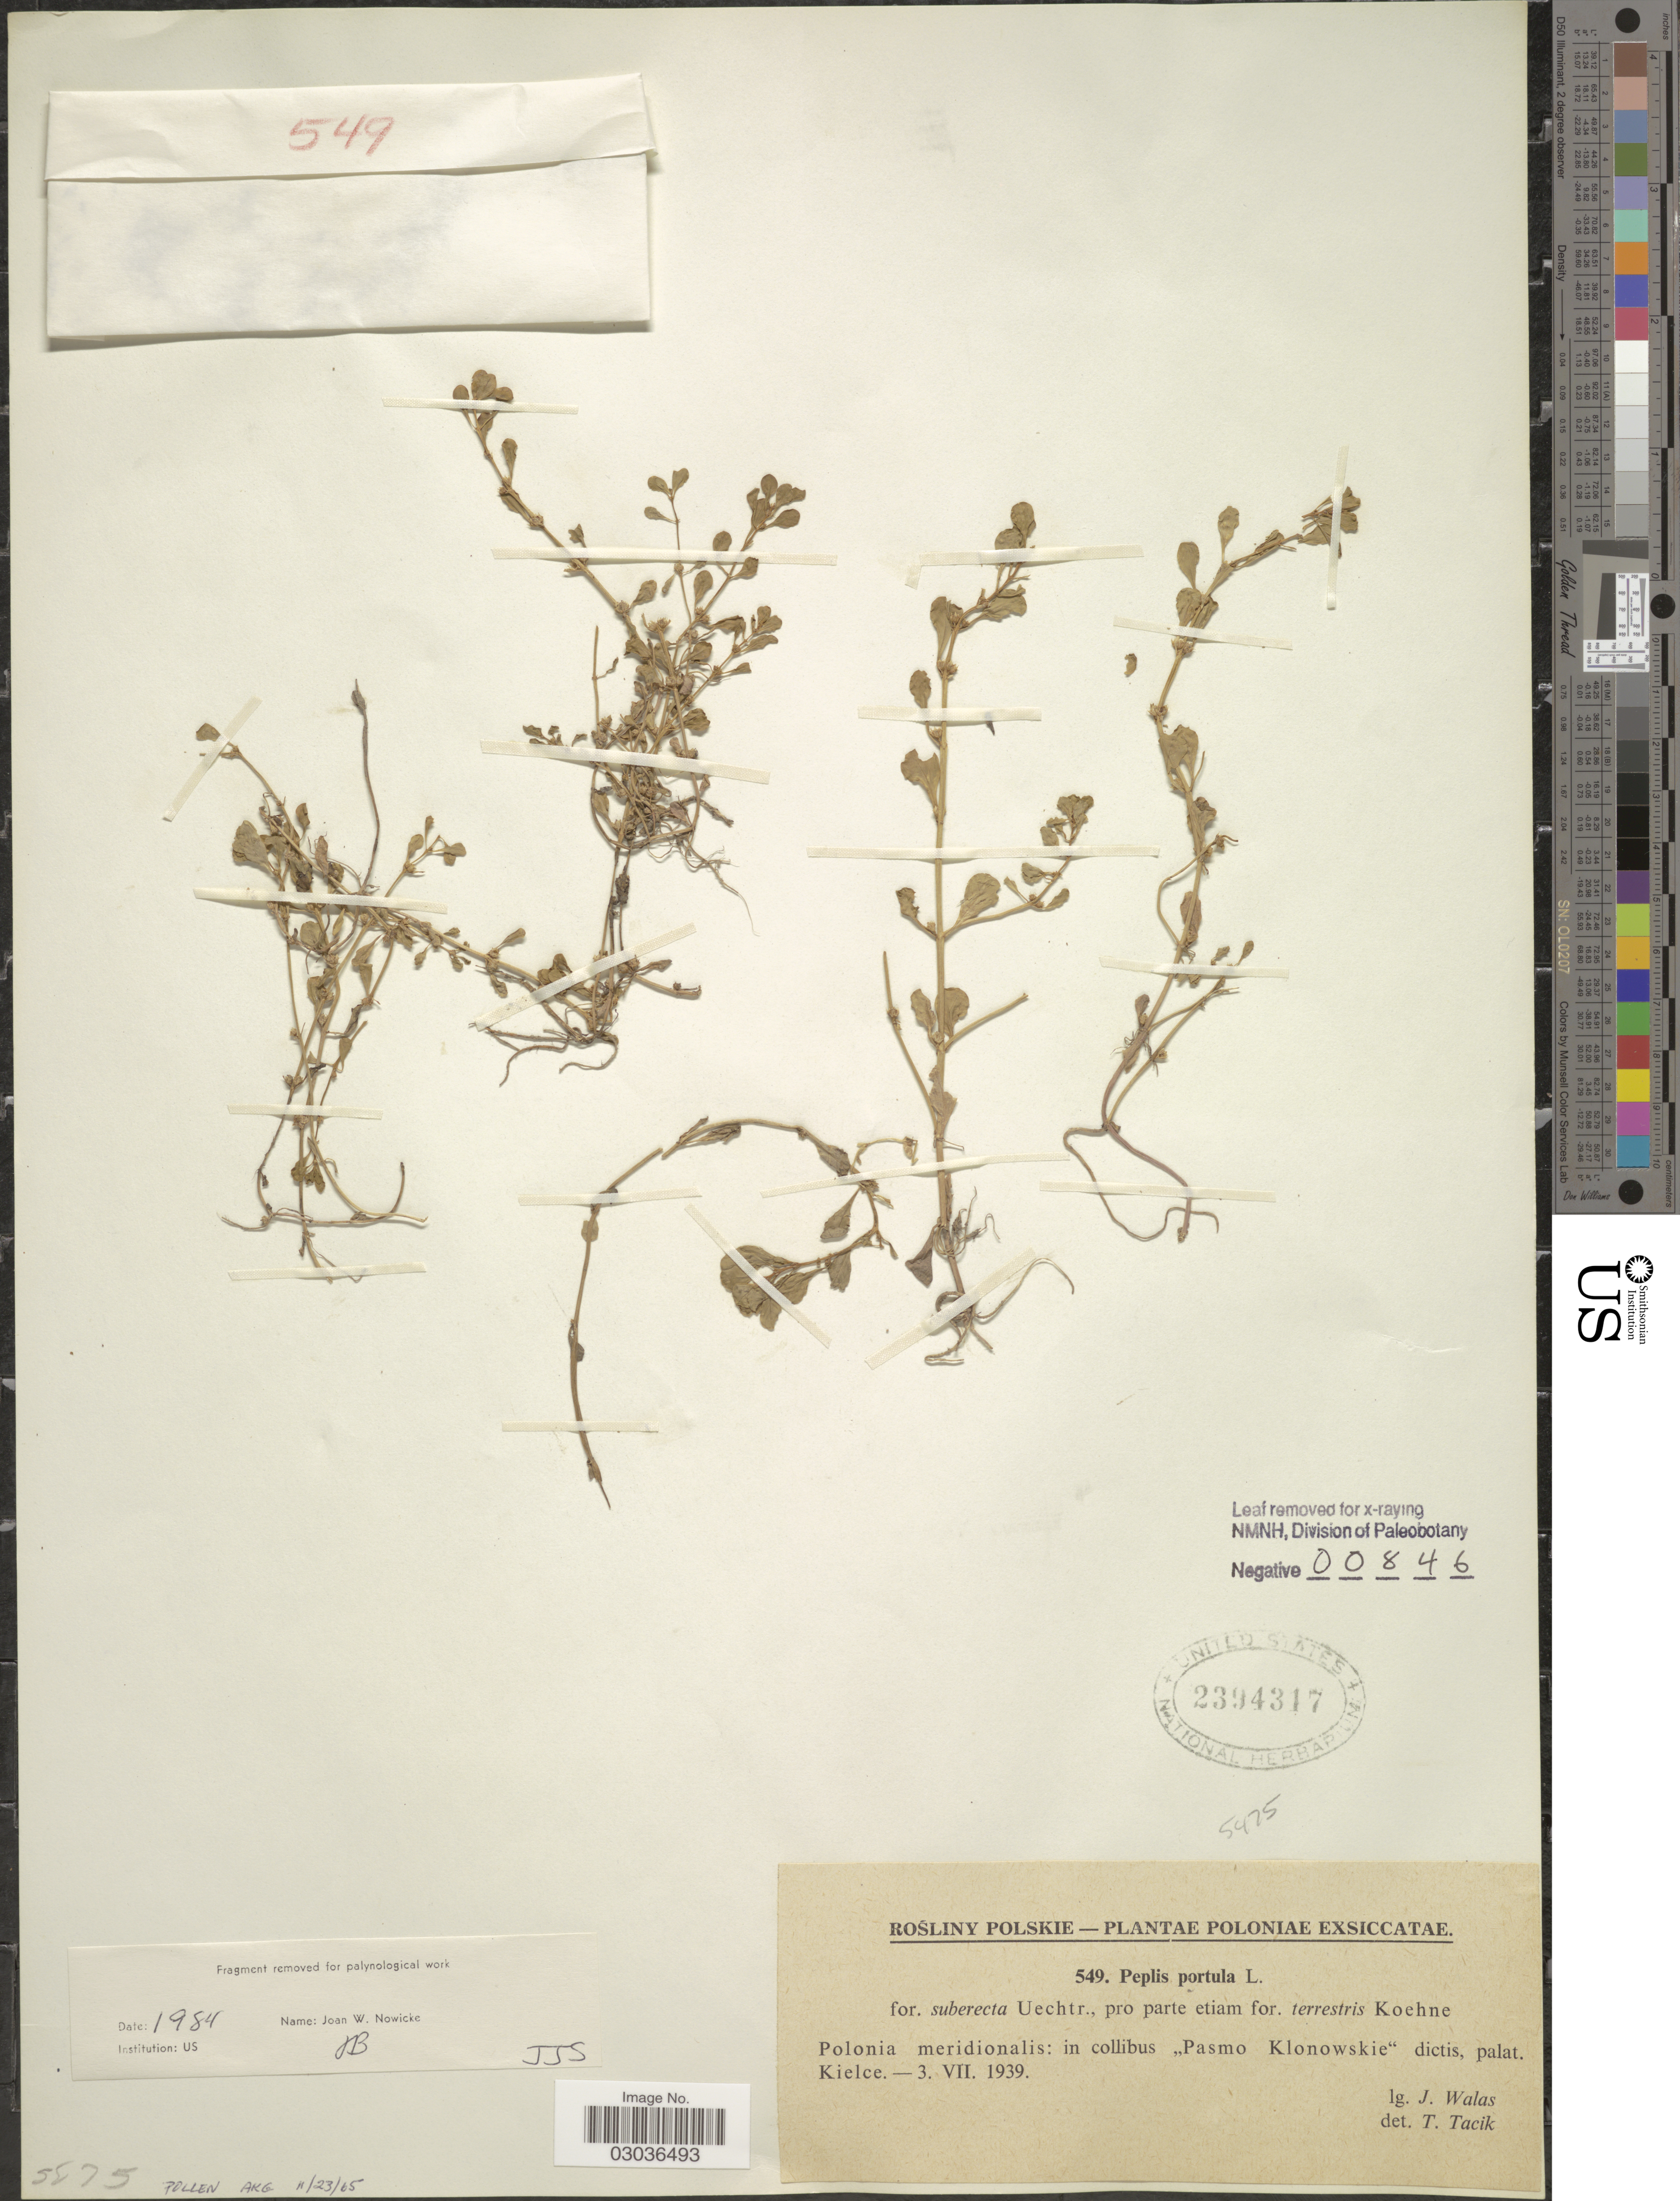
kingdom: Plantae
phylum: Tracheophyta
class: Magnoliopsida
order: Myrtales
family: Lythraceae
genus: Lythrum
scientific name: Lythrum portula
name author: (L.) D.A. Webb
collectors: J. Walas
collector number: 549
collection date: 1939-07-03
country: Poland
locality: Polonia meridionalis: in collibus "Pasmo Klonowskie" dictis, palat. Kielce.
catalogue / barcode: US 2394317